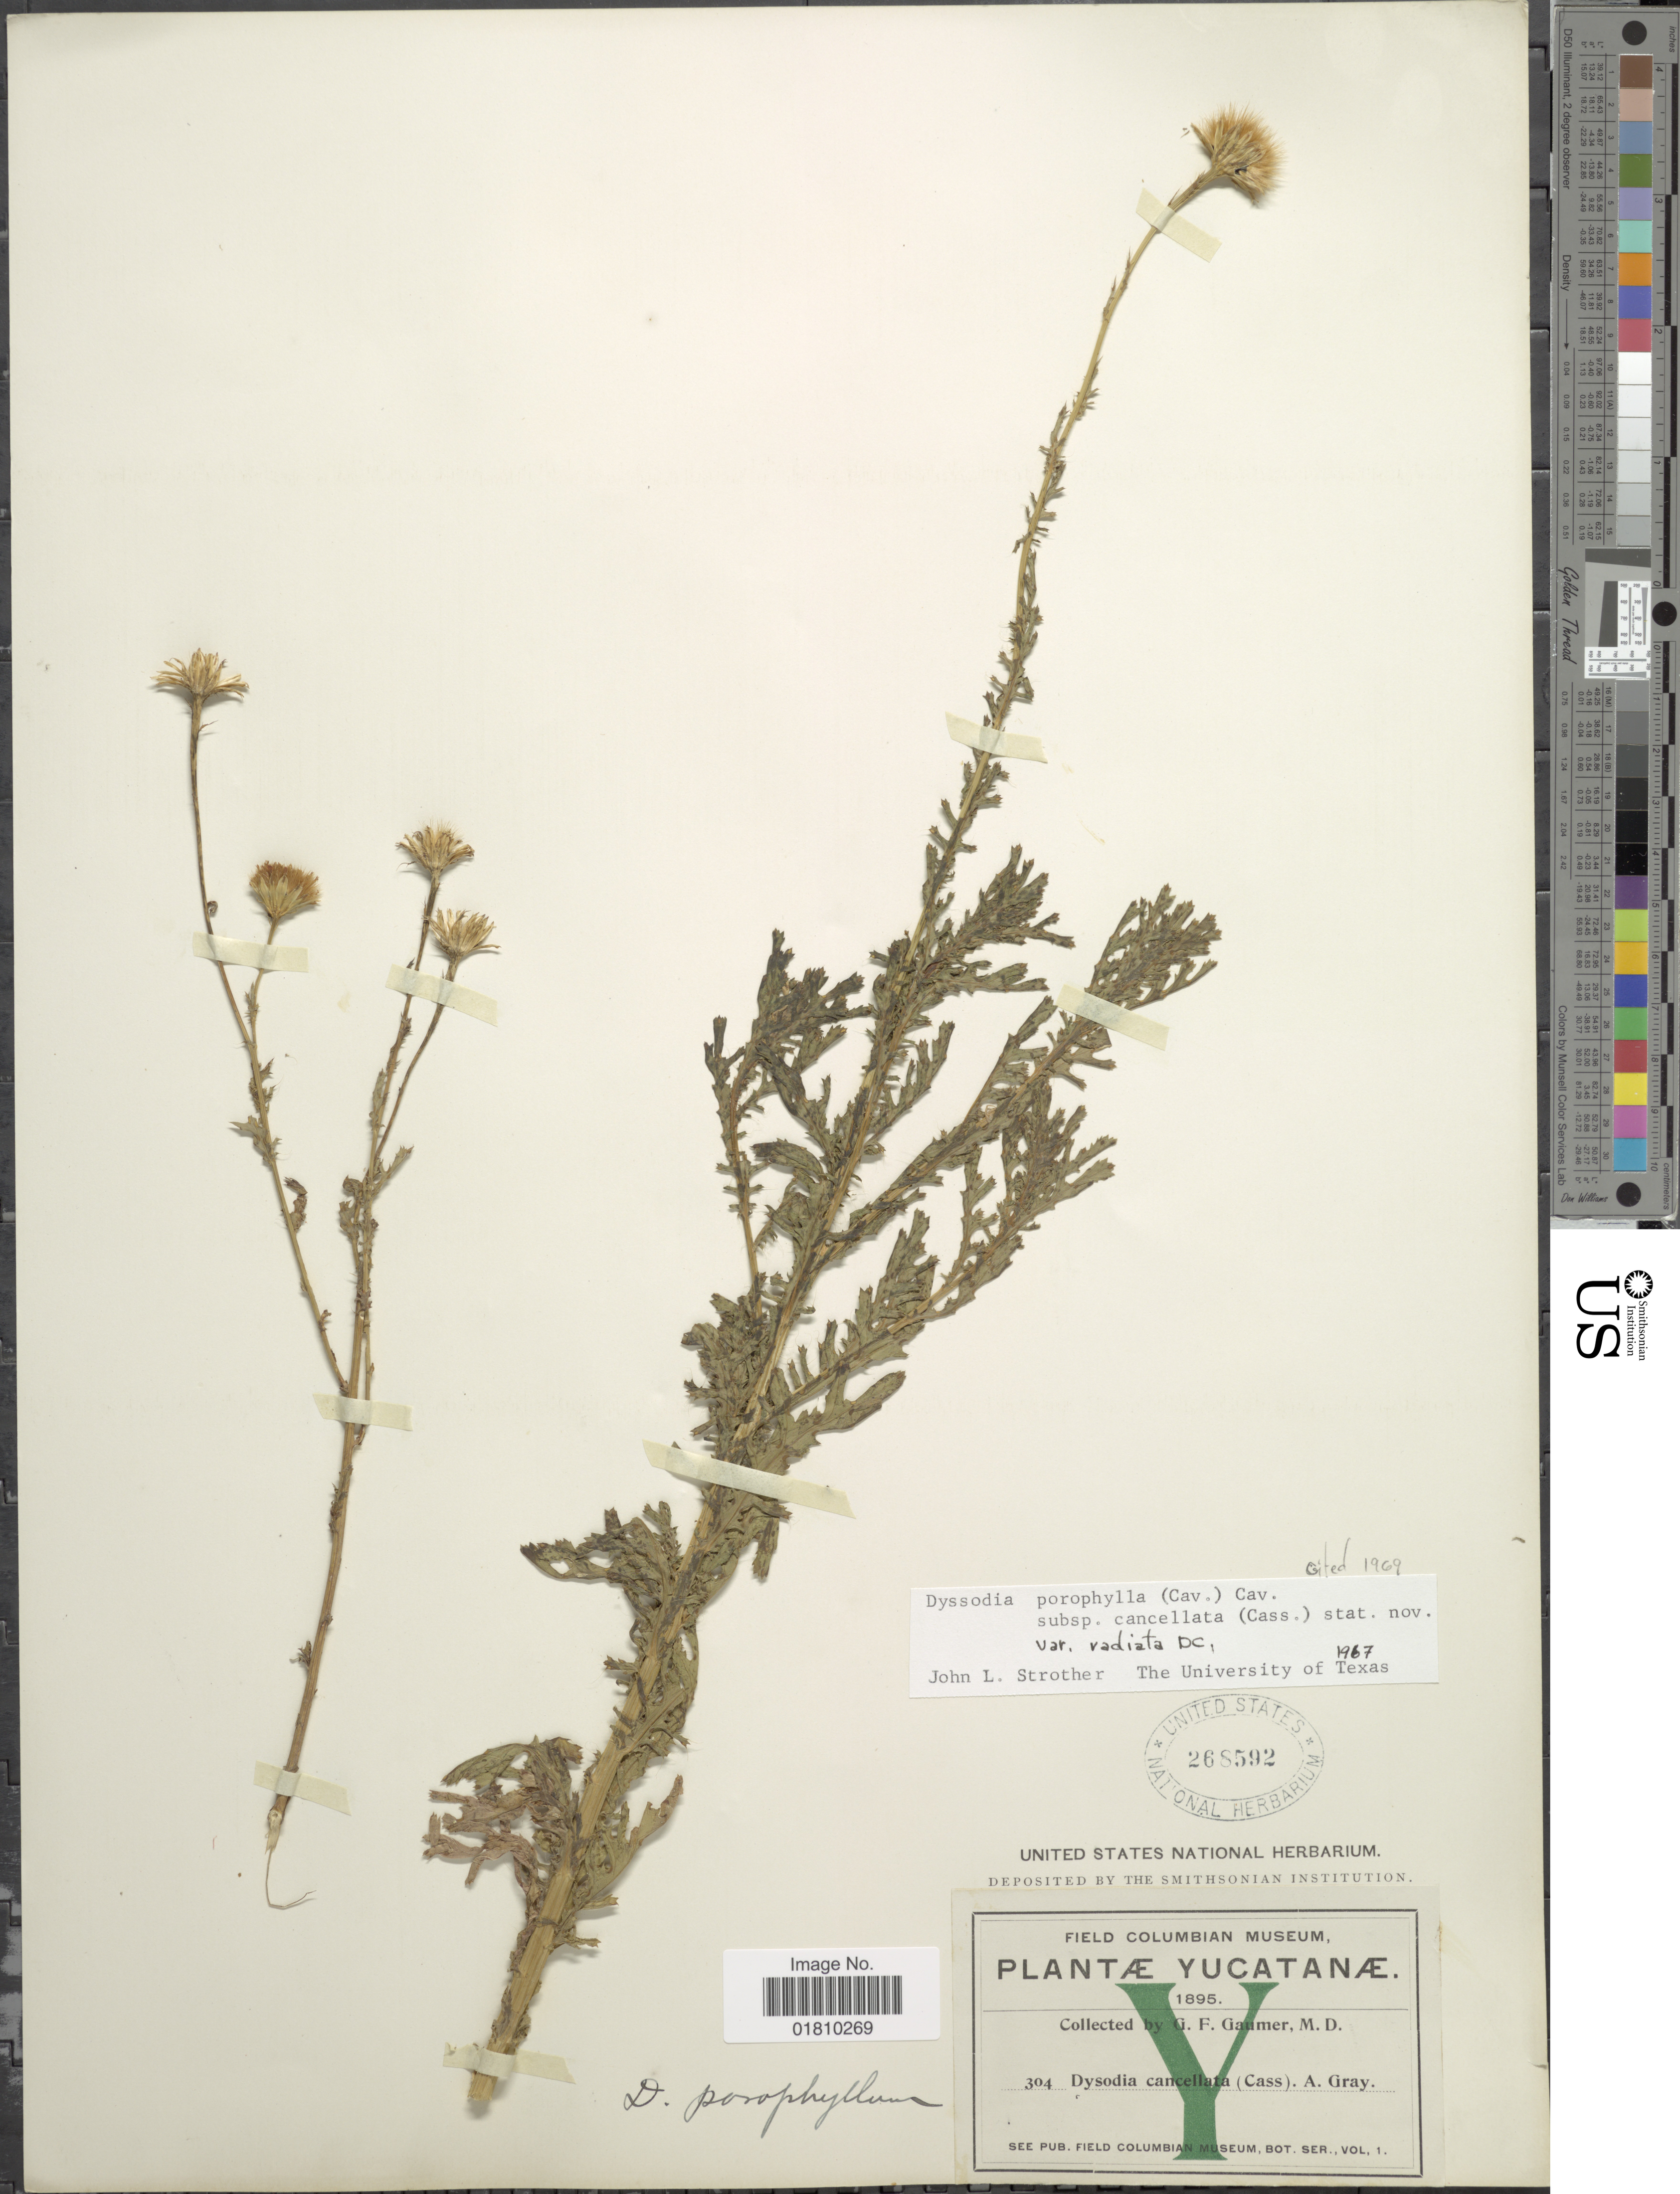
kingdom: Plantae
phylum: Tracheophyta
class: Magnoliopsida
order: Asterales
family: Asteraceae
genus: Adenophyllum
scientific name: Adenophyllum porophyllum var. radiatum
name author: (DC.) Strother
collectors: G. F. Gaumer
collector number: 304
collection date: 1895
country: Mexico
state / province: Yucatán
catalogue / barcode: US 268592